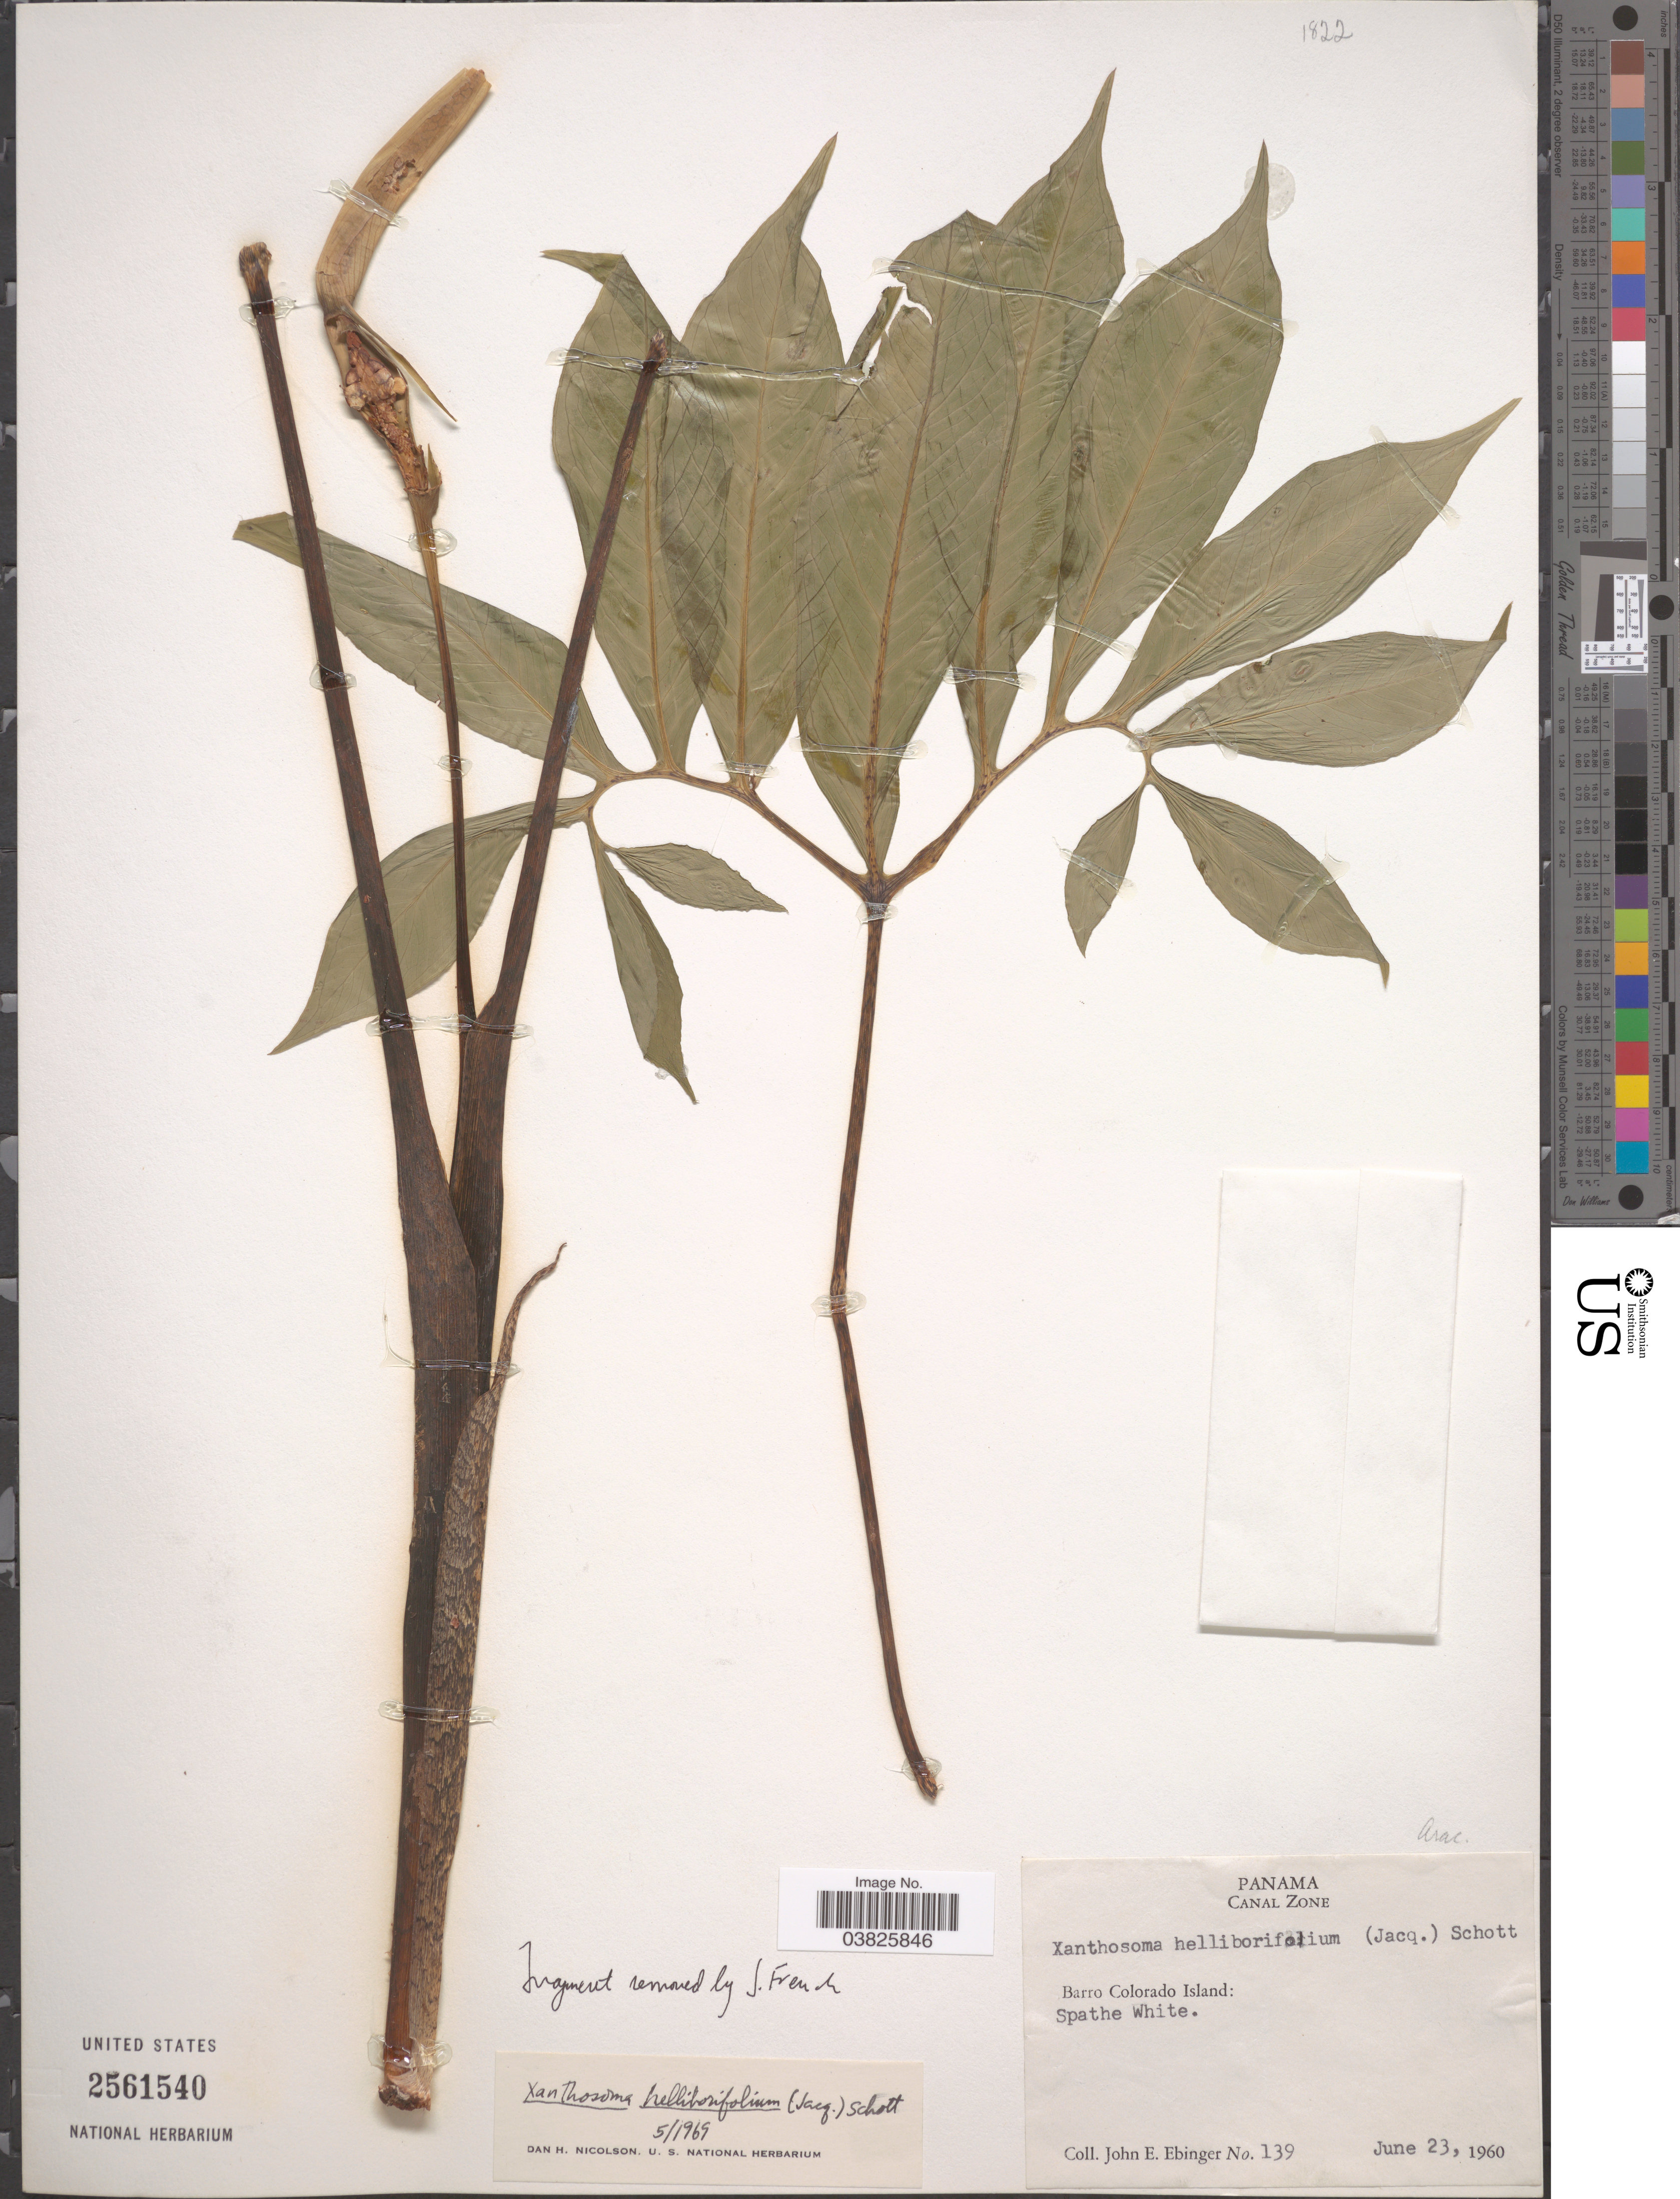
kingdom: Plantae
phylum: Tracheophyta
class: Liliopsida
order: Alismatales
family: Araceae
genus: Xanthosoma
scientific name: Xanthosoma helleborifolium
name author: (Jacq.) Schott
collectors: J. Ebinger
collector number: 139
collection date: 1960-06-23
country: Panama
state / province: Panamá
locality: Canal Zone. Barro Colorado Island.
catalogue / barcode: US 2561540